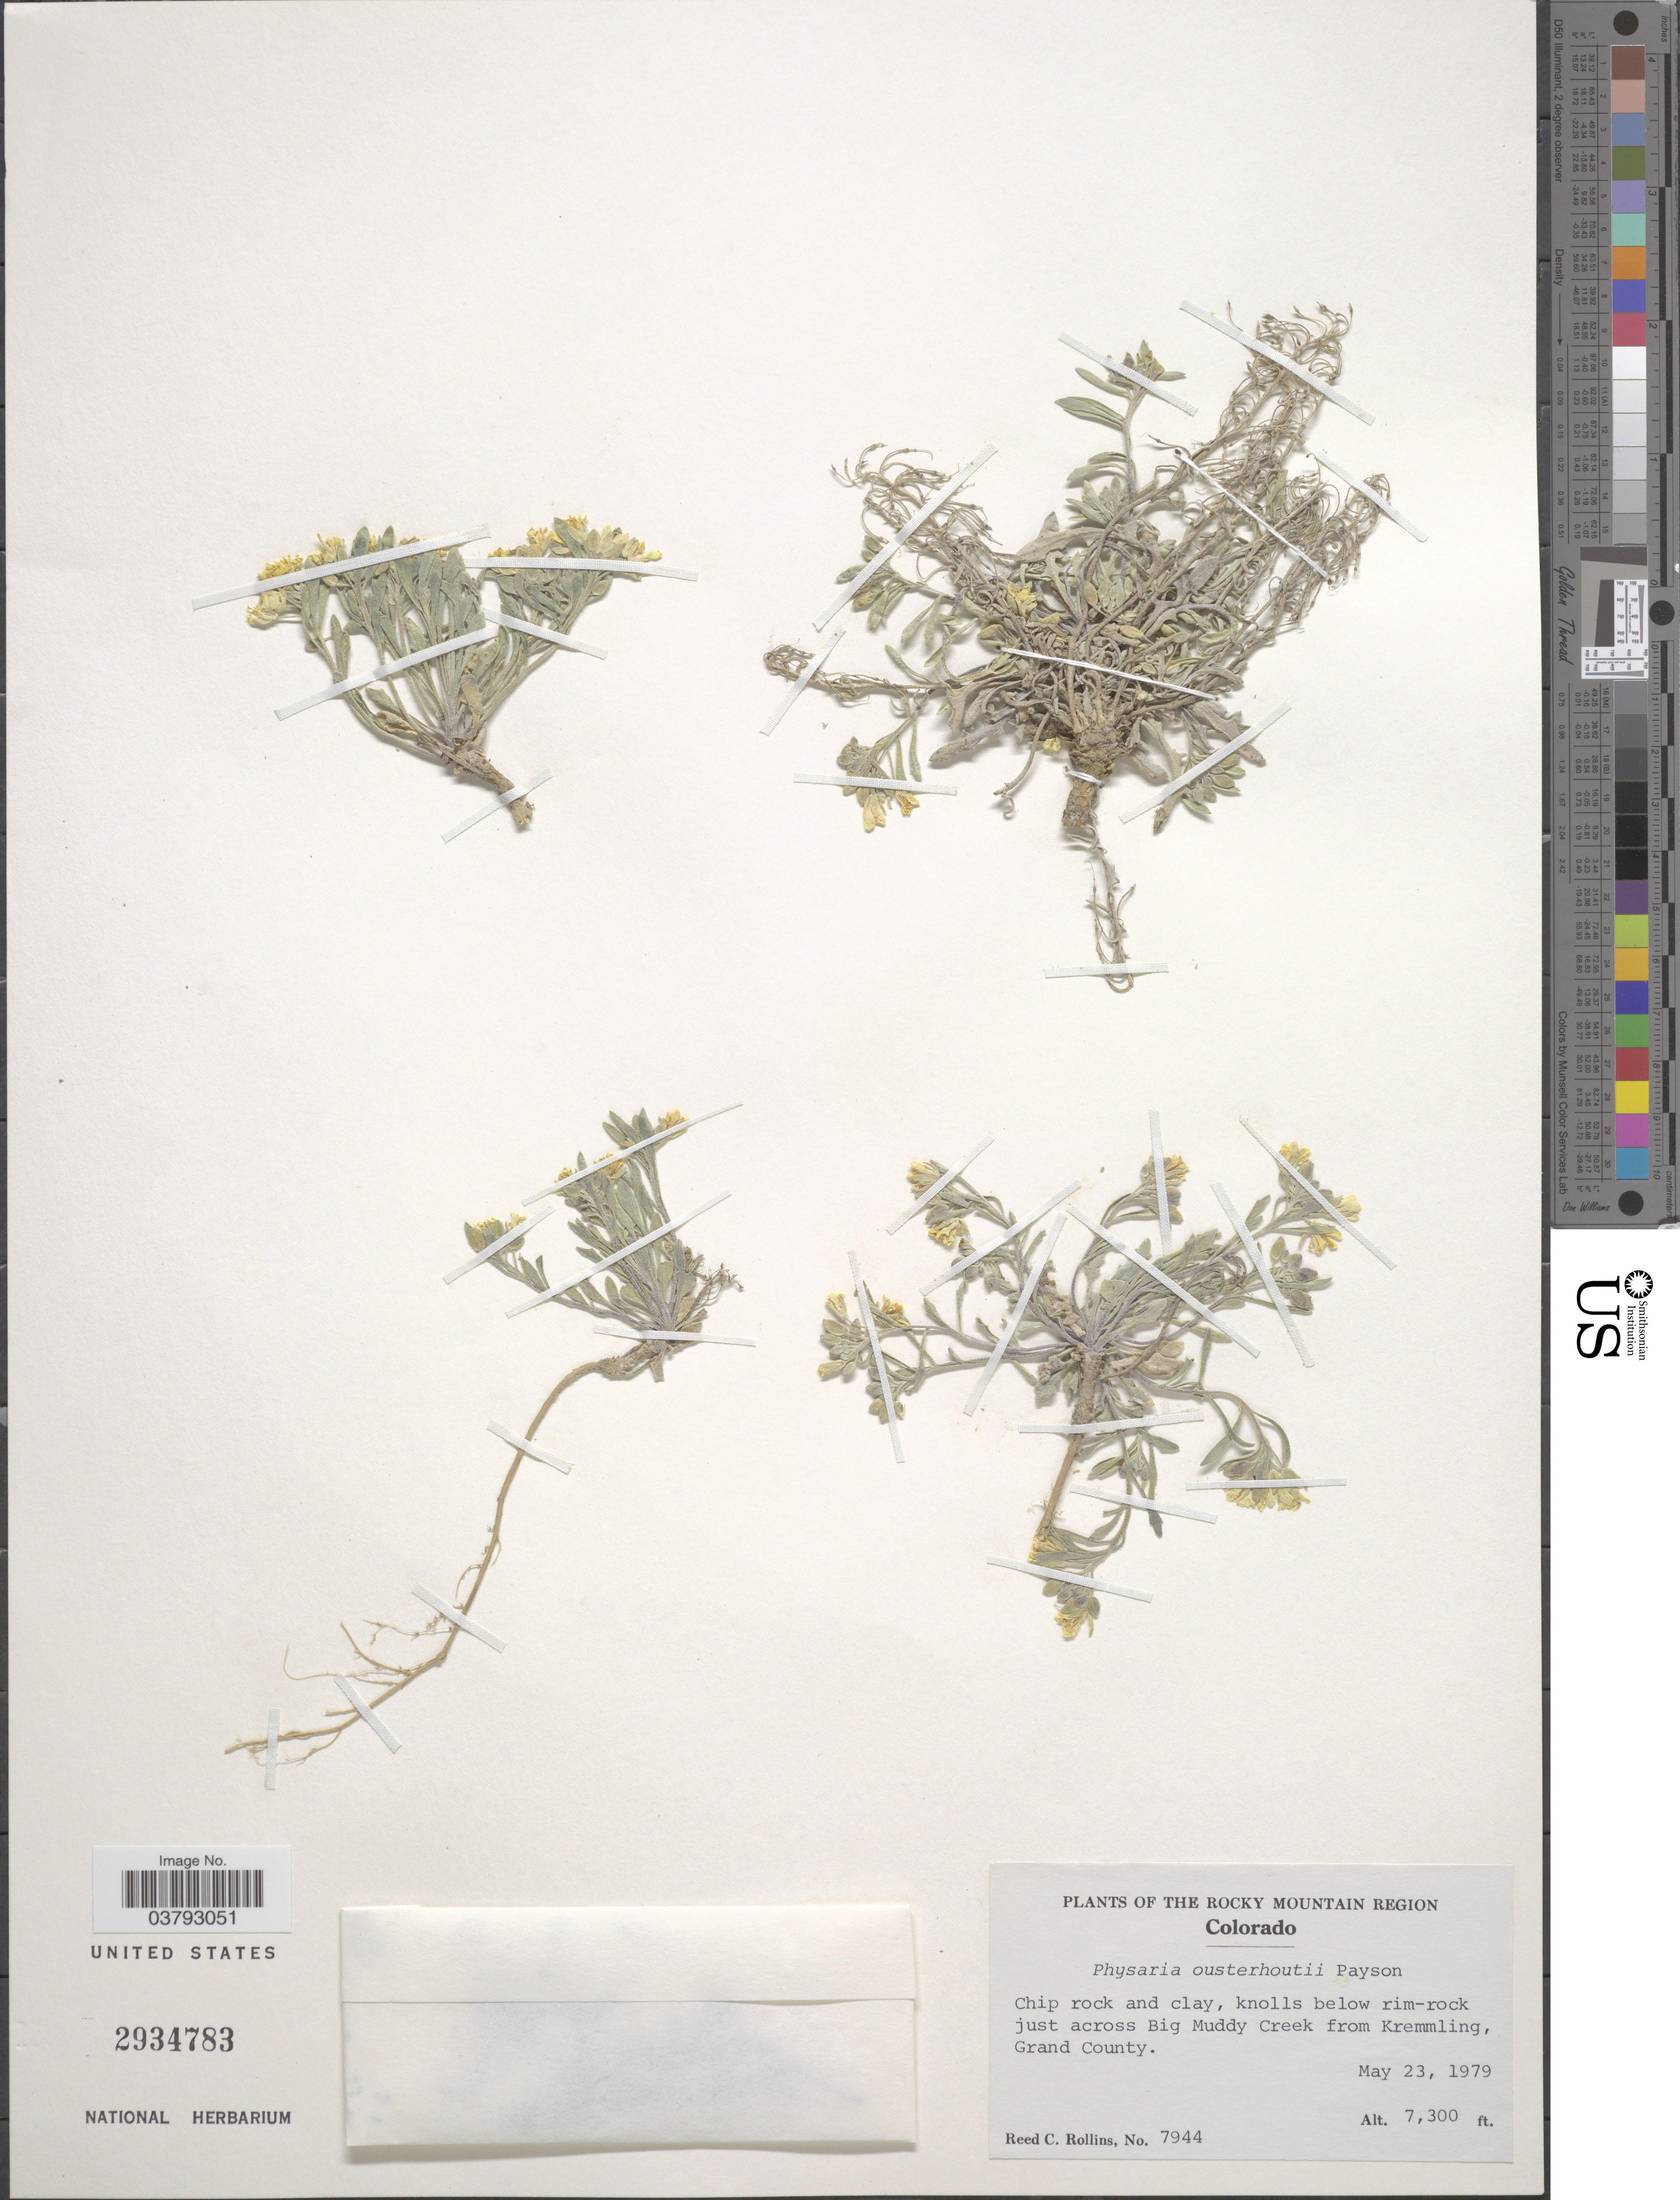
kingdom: Plantae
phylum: Tracheophyta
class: Magnoliopsida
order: Brassicales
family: Brassicaceae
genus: Physaria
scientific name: Physaria osterhoutii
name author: Payson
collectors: R. C. Rollins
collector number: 7944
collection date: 1979-05-23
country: United States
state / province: Colorado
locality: The Rocky Mountain Region. Knolls below rim-rock just across Big Muddy Creek from Kremmling, Grand County.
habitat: chip rock and clay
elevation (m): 2225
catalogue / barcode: US 2934783